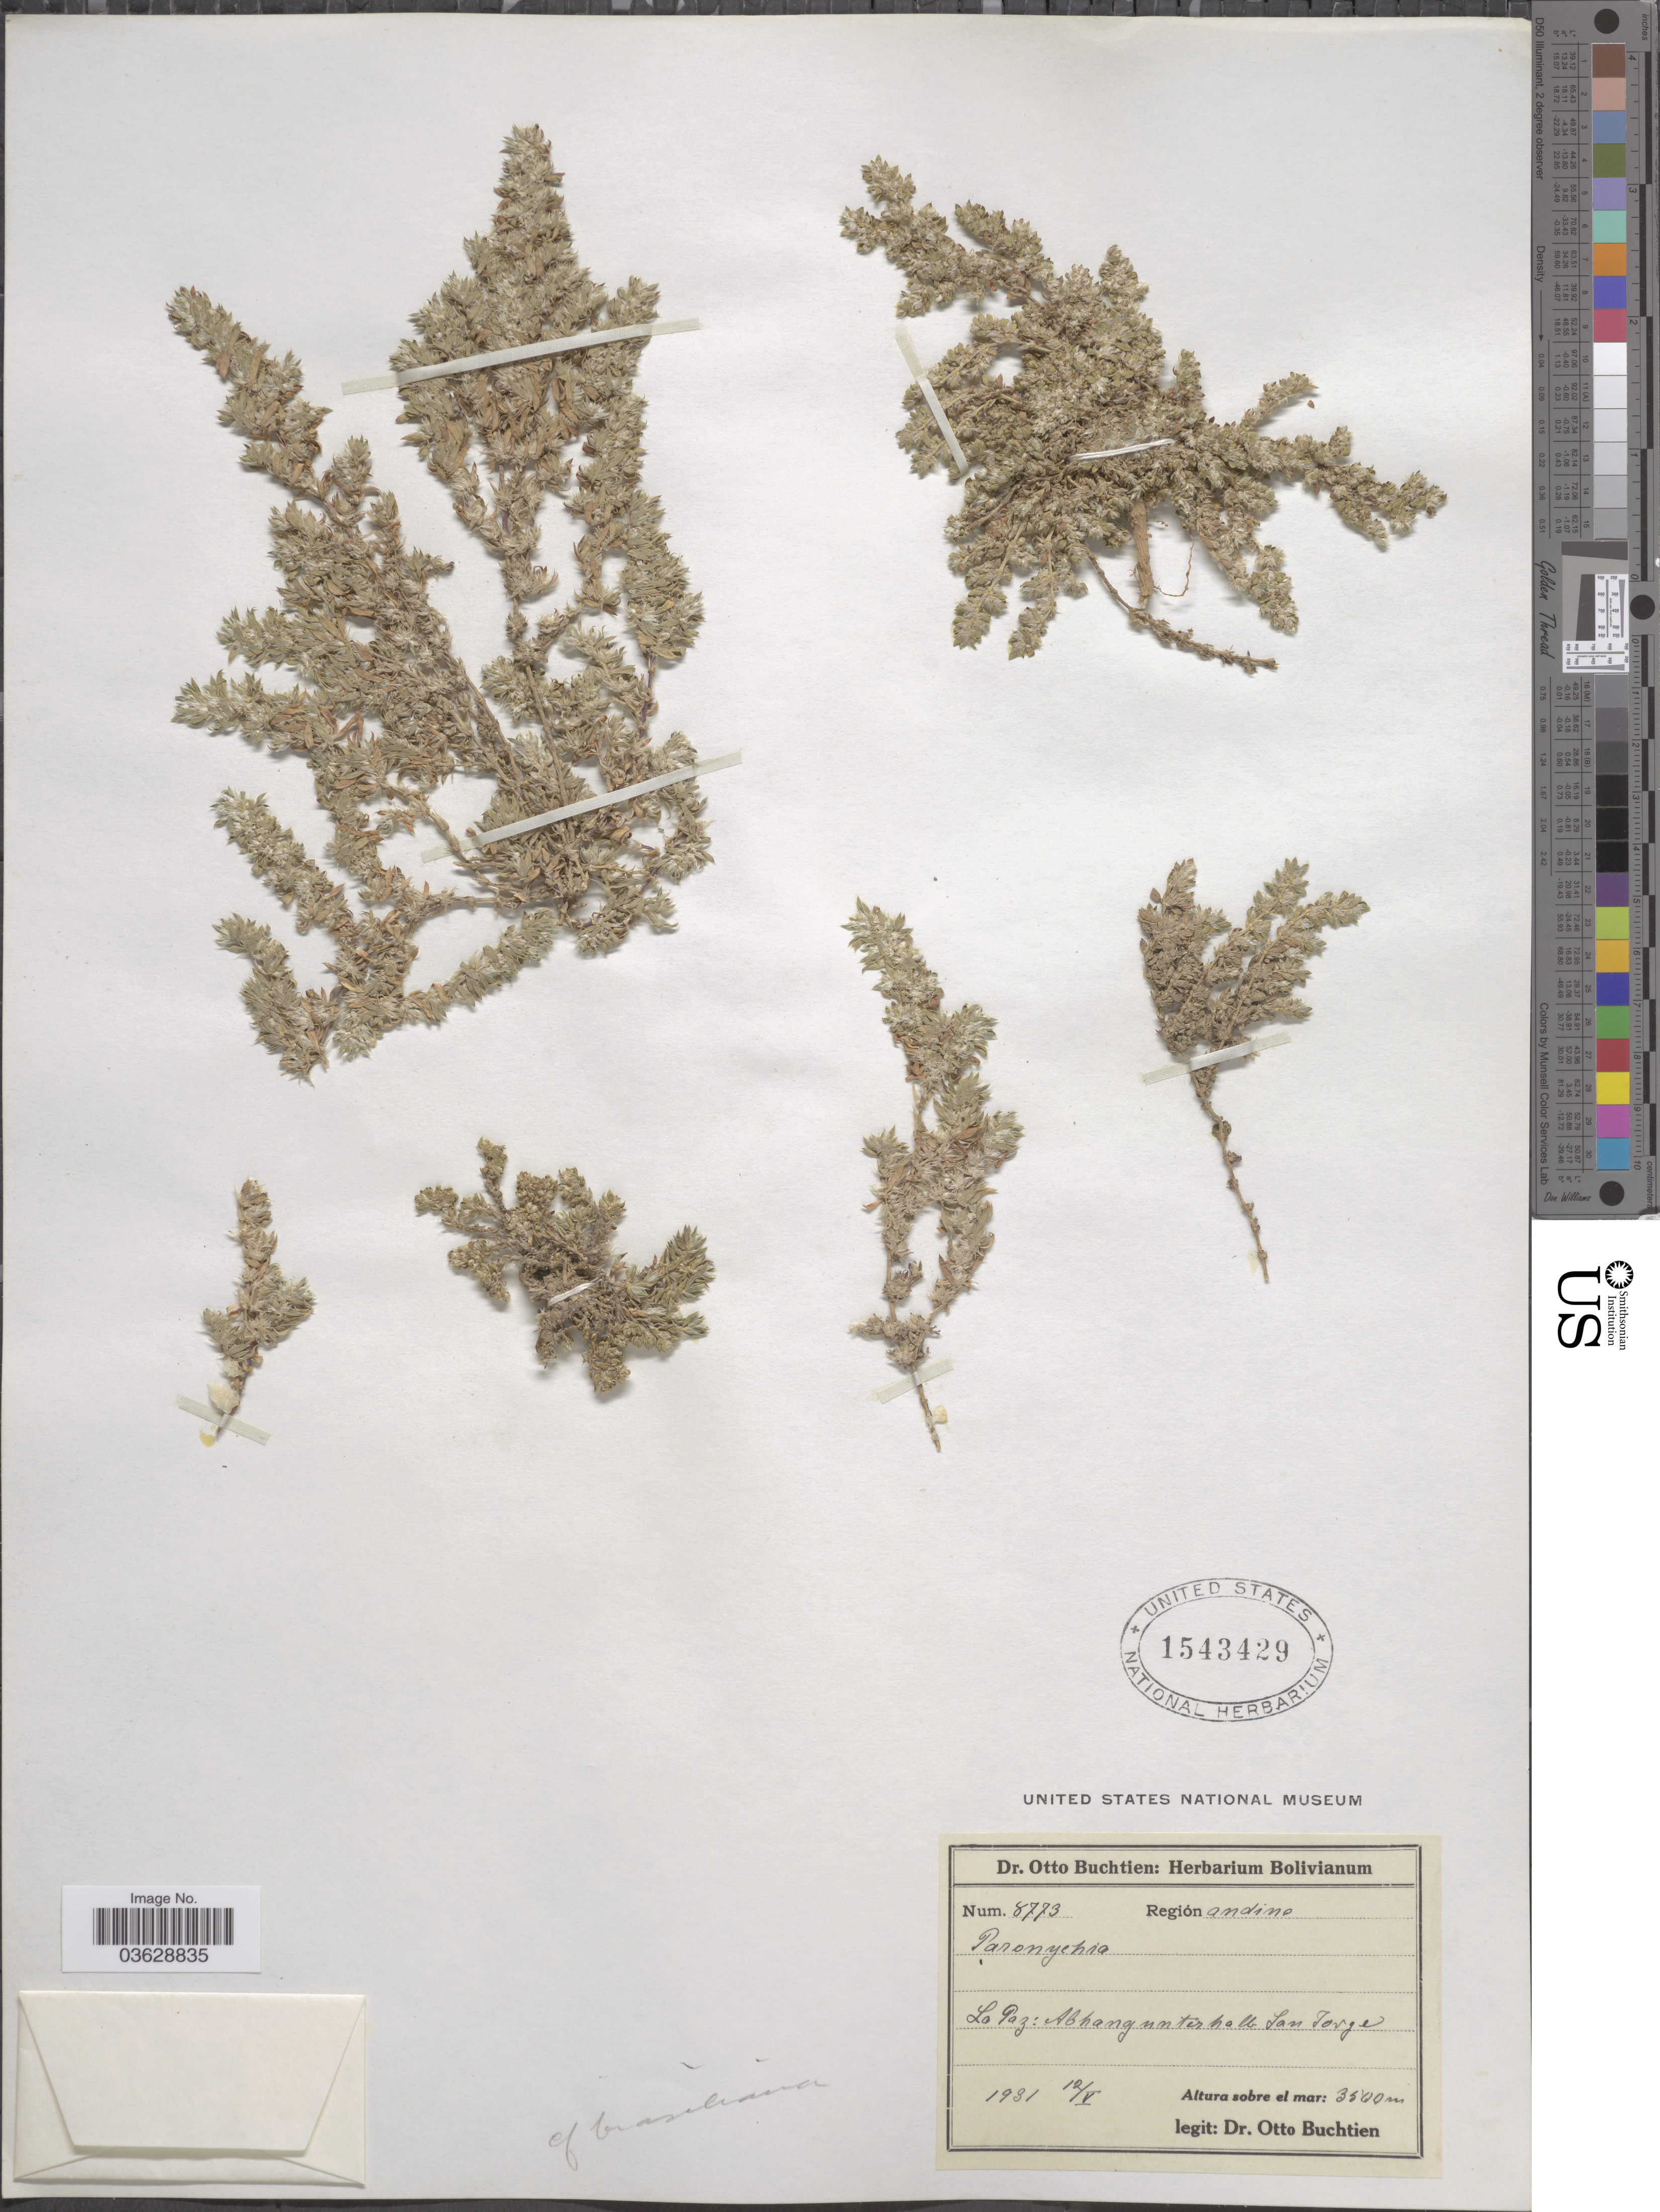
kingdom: Plantae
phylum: Tracheophyta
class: Magnoliopsida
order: Caryophyllales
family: Caryophyllaceae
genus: Paronychia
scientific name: Paronychia brasiliana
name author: DC.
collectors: O. Buchtien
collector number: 8773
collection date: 1931-05-12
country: Bolivia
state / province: La Paz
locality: Regió andine. La Paz: Abhang unterhalb San Jorge.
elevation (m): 3500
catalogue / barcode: US 1543429